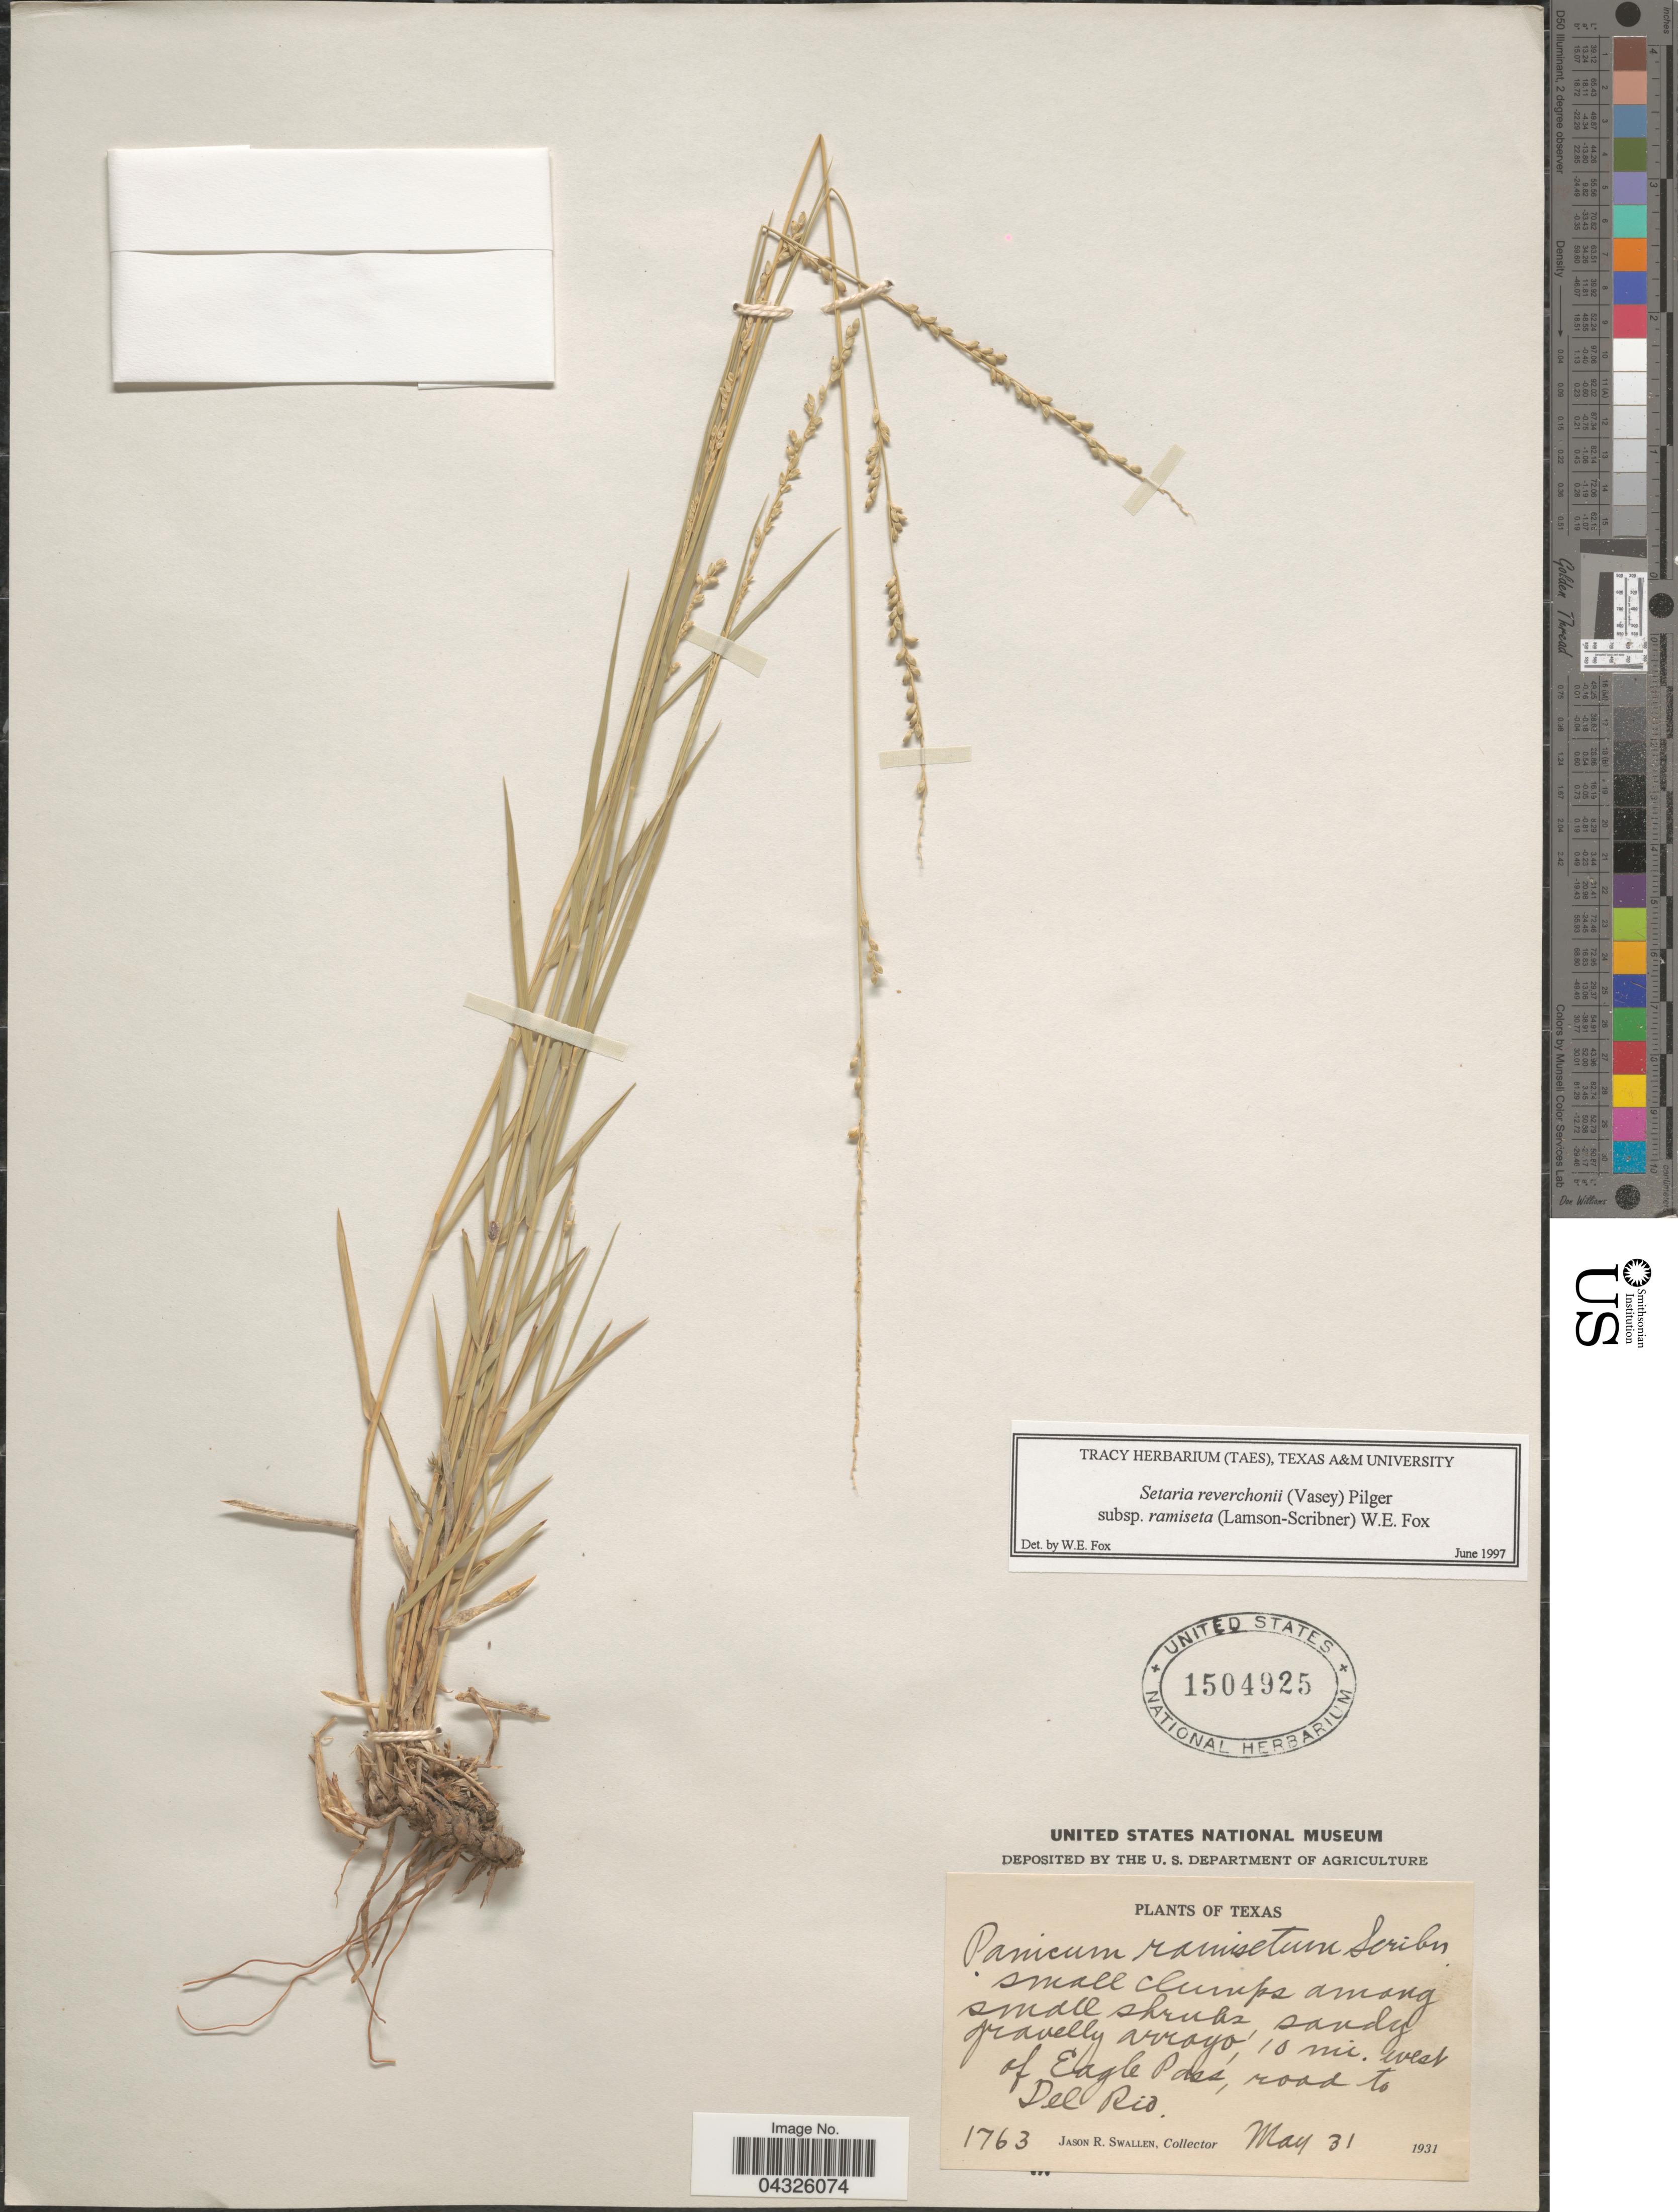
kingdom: Plantae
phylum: Tracheophyta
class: Liliopsida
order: Poales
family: Poaceae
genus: Setaria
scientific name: Setaria reverchonii subsp. ramiseta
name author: (Scribn.) W.E. Fox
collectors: J. R. Swallen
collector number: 1763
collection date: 1931-05-31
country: United States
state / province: Texas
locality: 10 mi. west of Eagle Pass', road to Del Rio.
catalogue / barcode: US 1504925